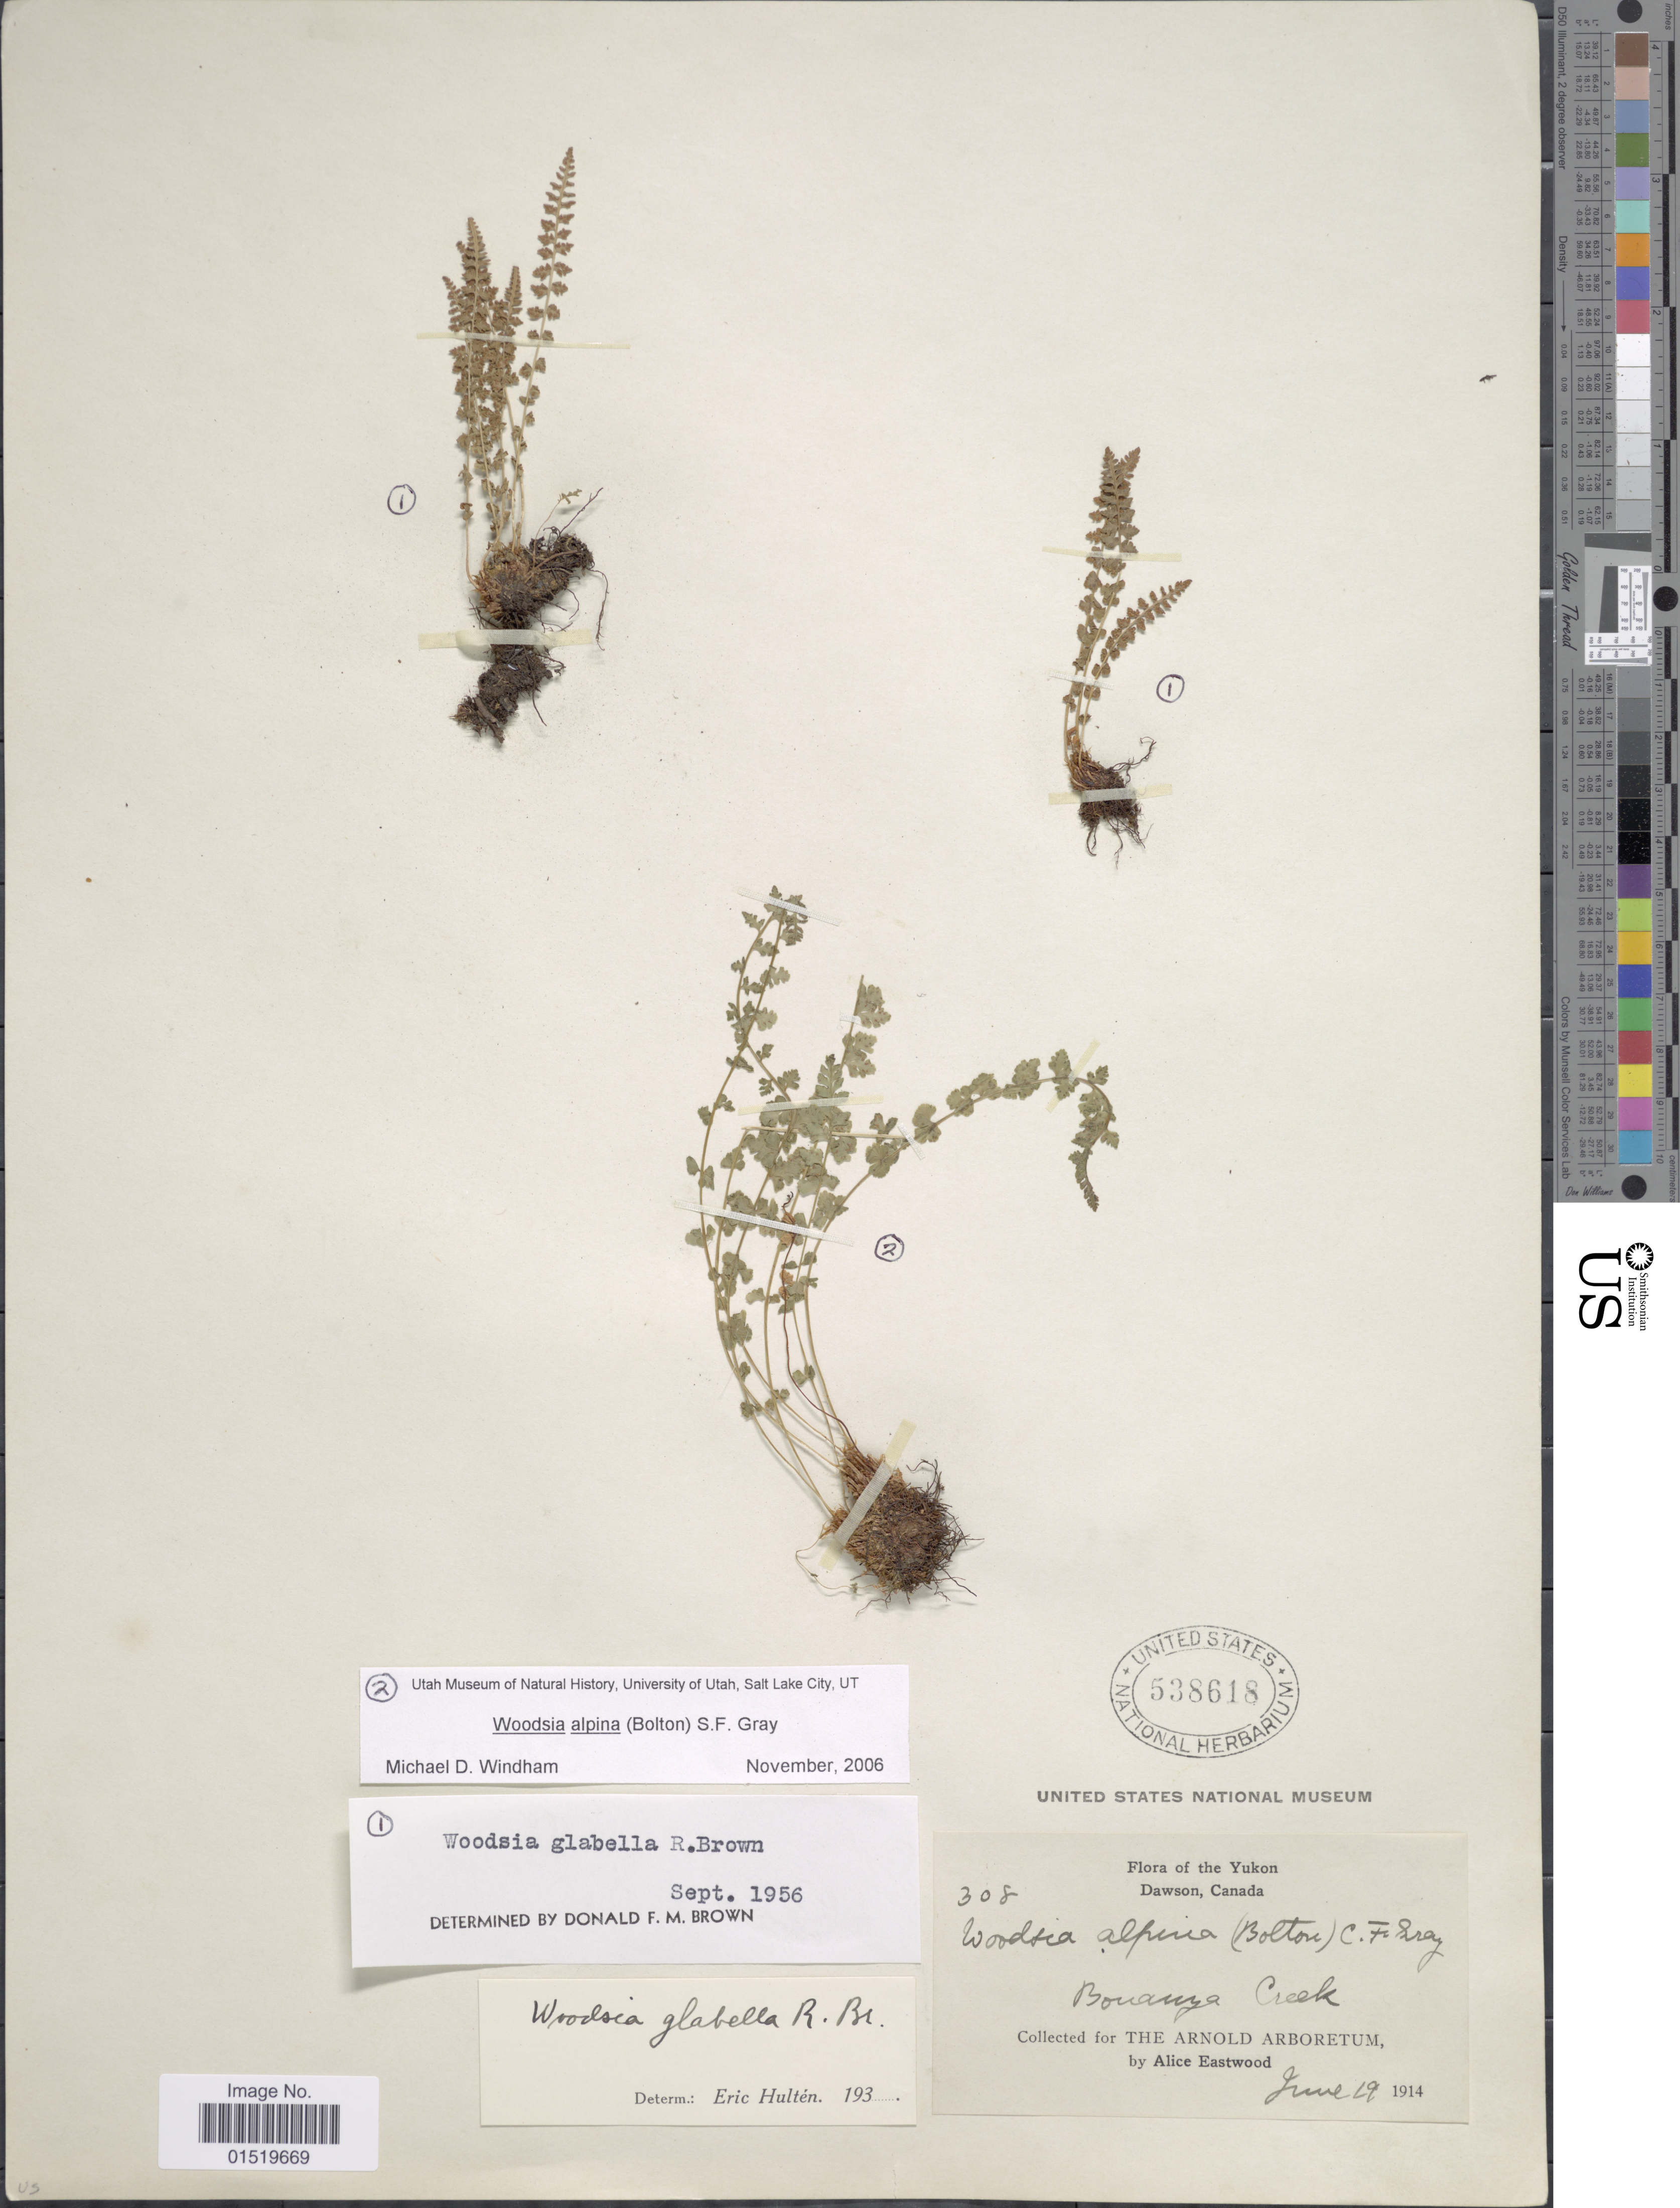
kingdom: Plantae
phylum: Tracheophyta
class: Polypodiopsida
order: Polypodiales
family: Woodsiaceae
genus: Woodsia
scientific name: Woodsia alpina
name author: (Bolton) S.F. Gray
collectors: A. Eastwood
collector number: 308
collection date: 1914-06-19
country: Canada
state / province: Yukon Territory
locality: Dawson, Bonanza Creek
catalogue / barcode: US 538618